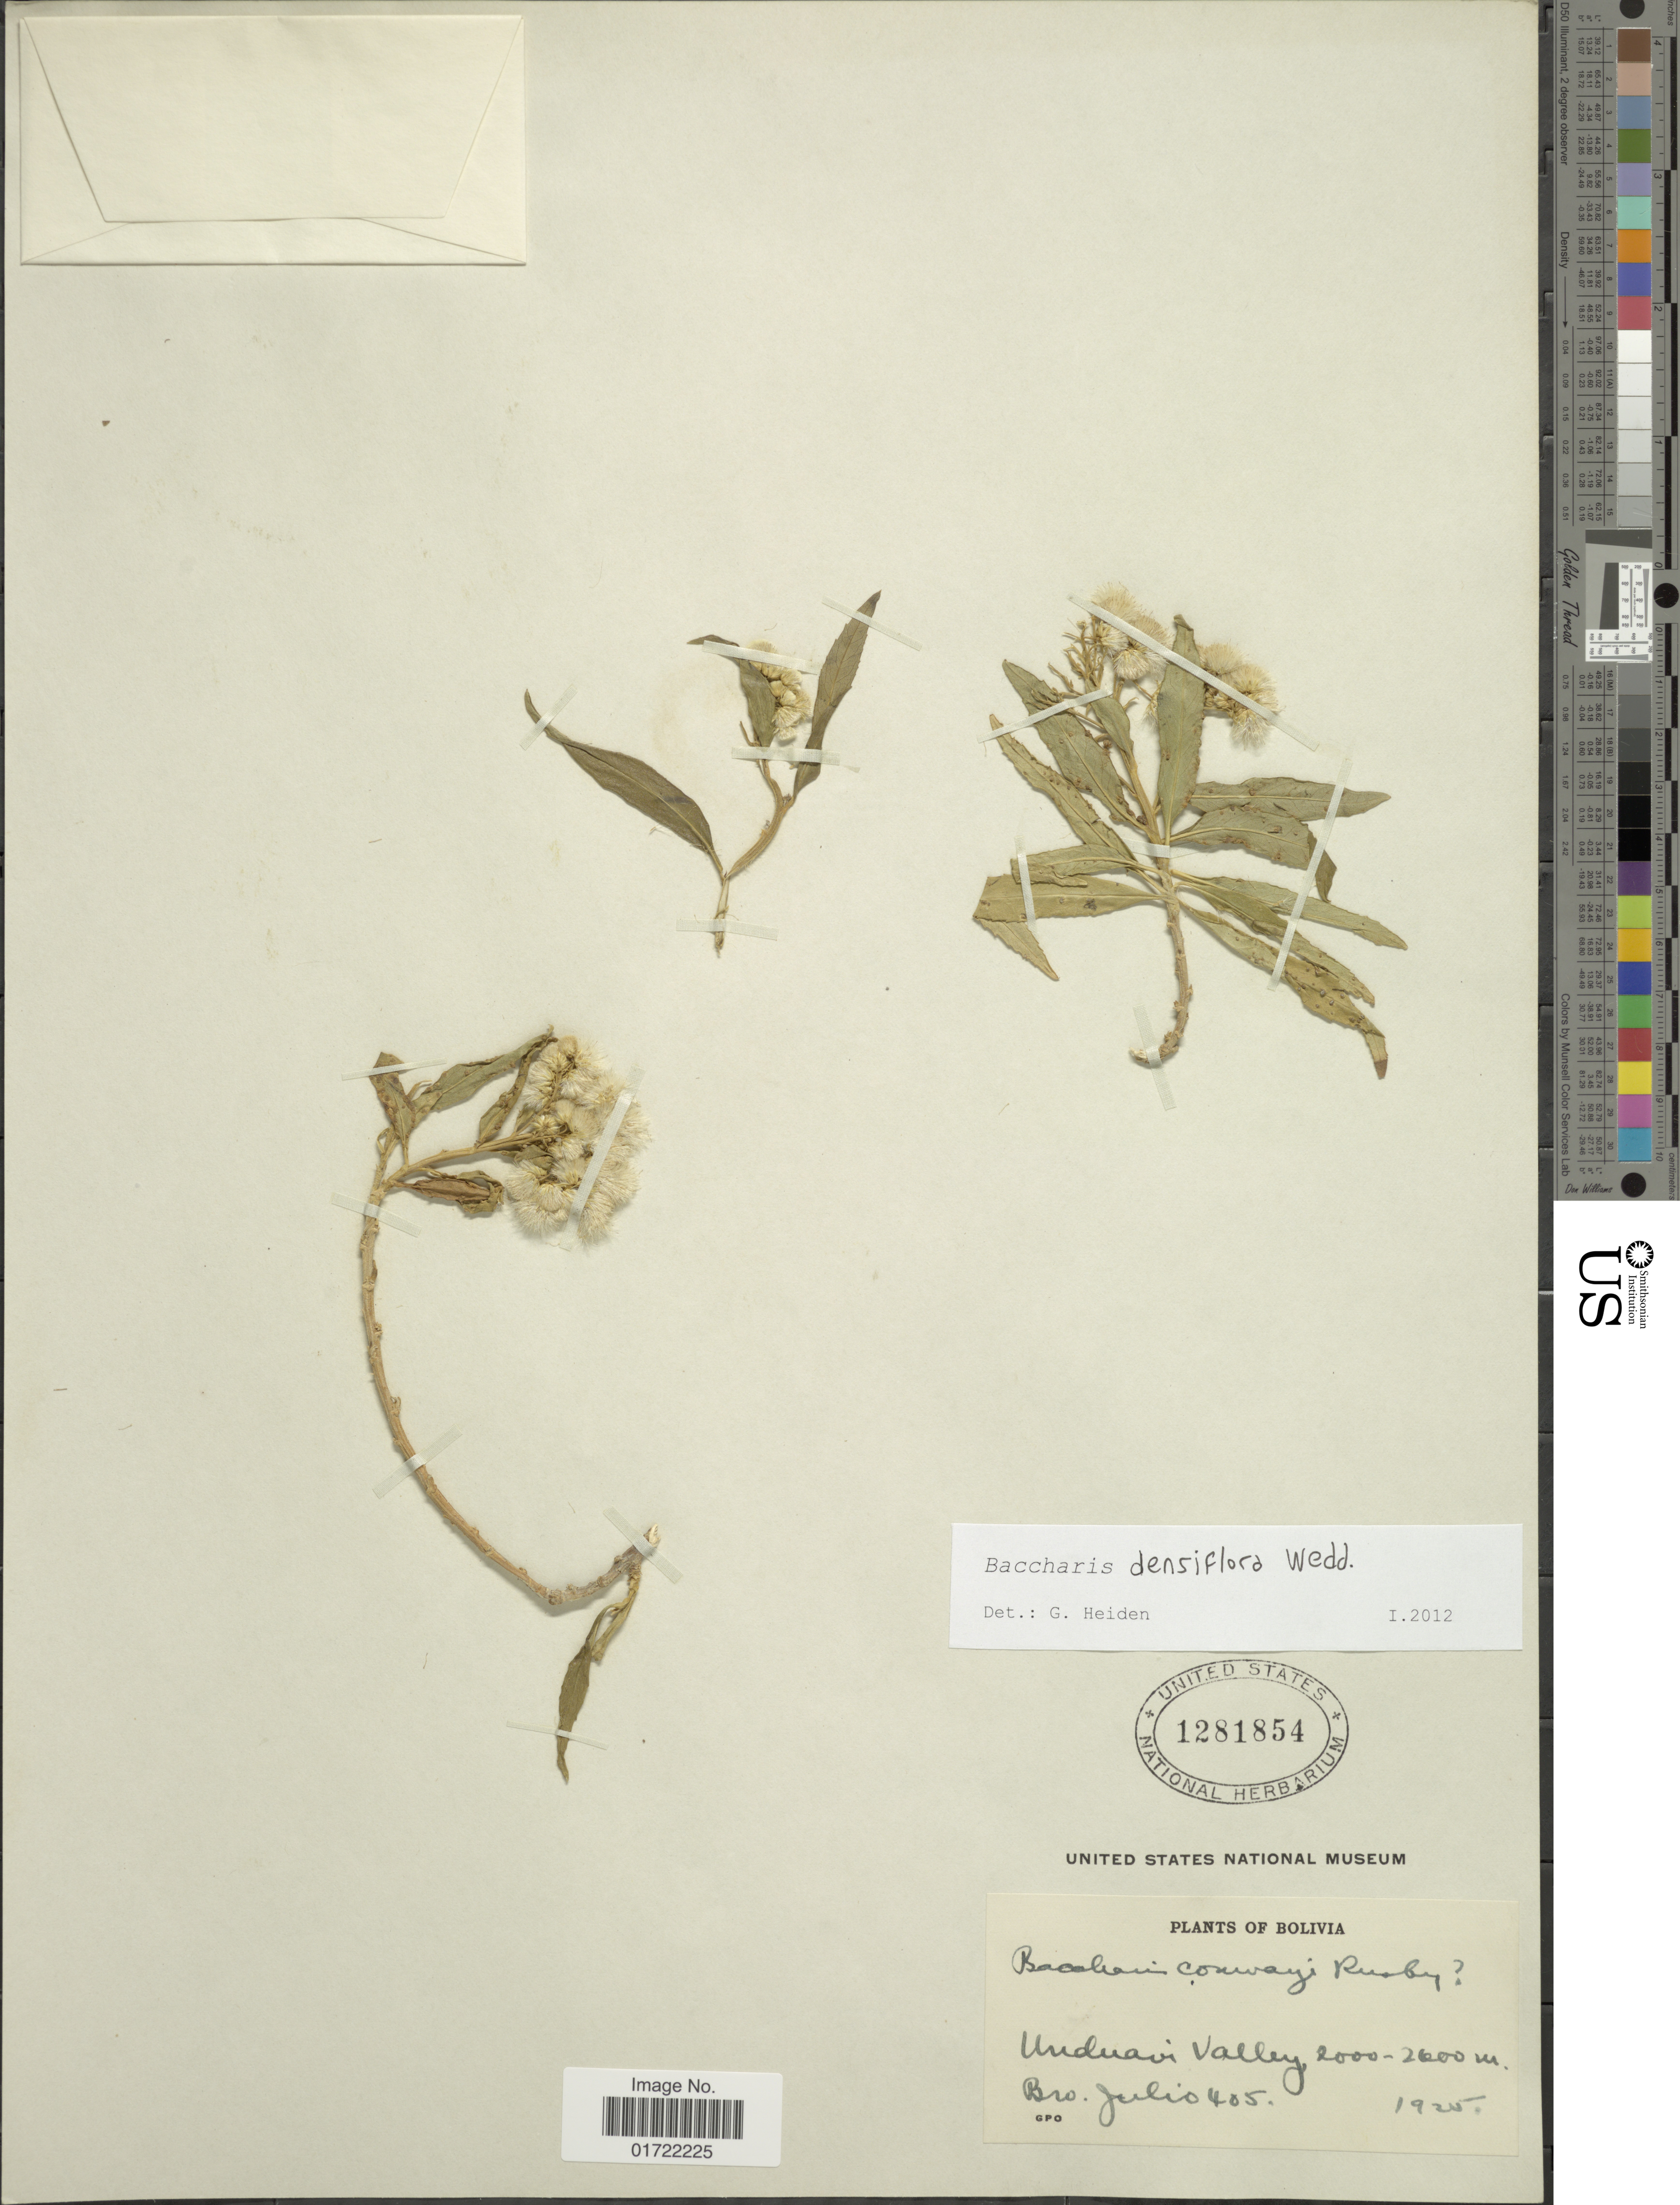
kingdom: Plantae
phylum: Tracheophyta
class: Magnoliopsida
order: Asterales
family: Asteraceae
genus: Baccharis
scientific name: Baccharis densifolia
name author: Rusby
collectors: Bro. Julio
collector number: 405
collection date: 1925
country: Bolivia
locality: Unduavi Valley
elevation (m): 2000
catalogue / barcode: US 1281854